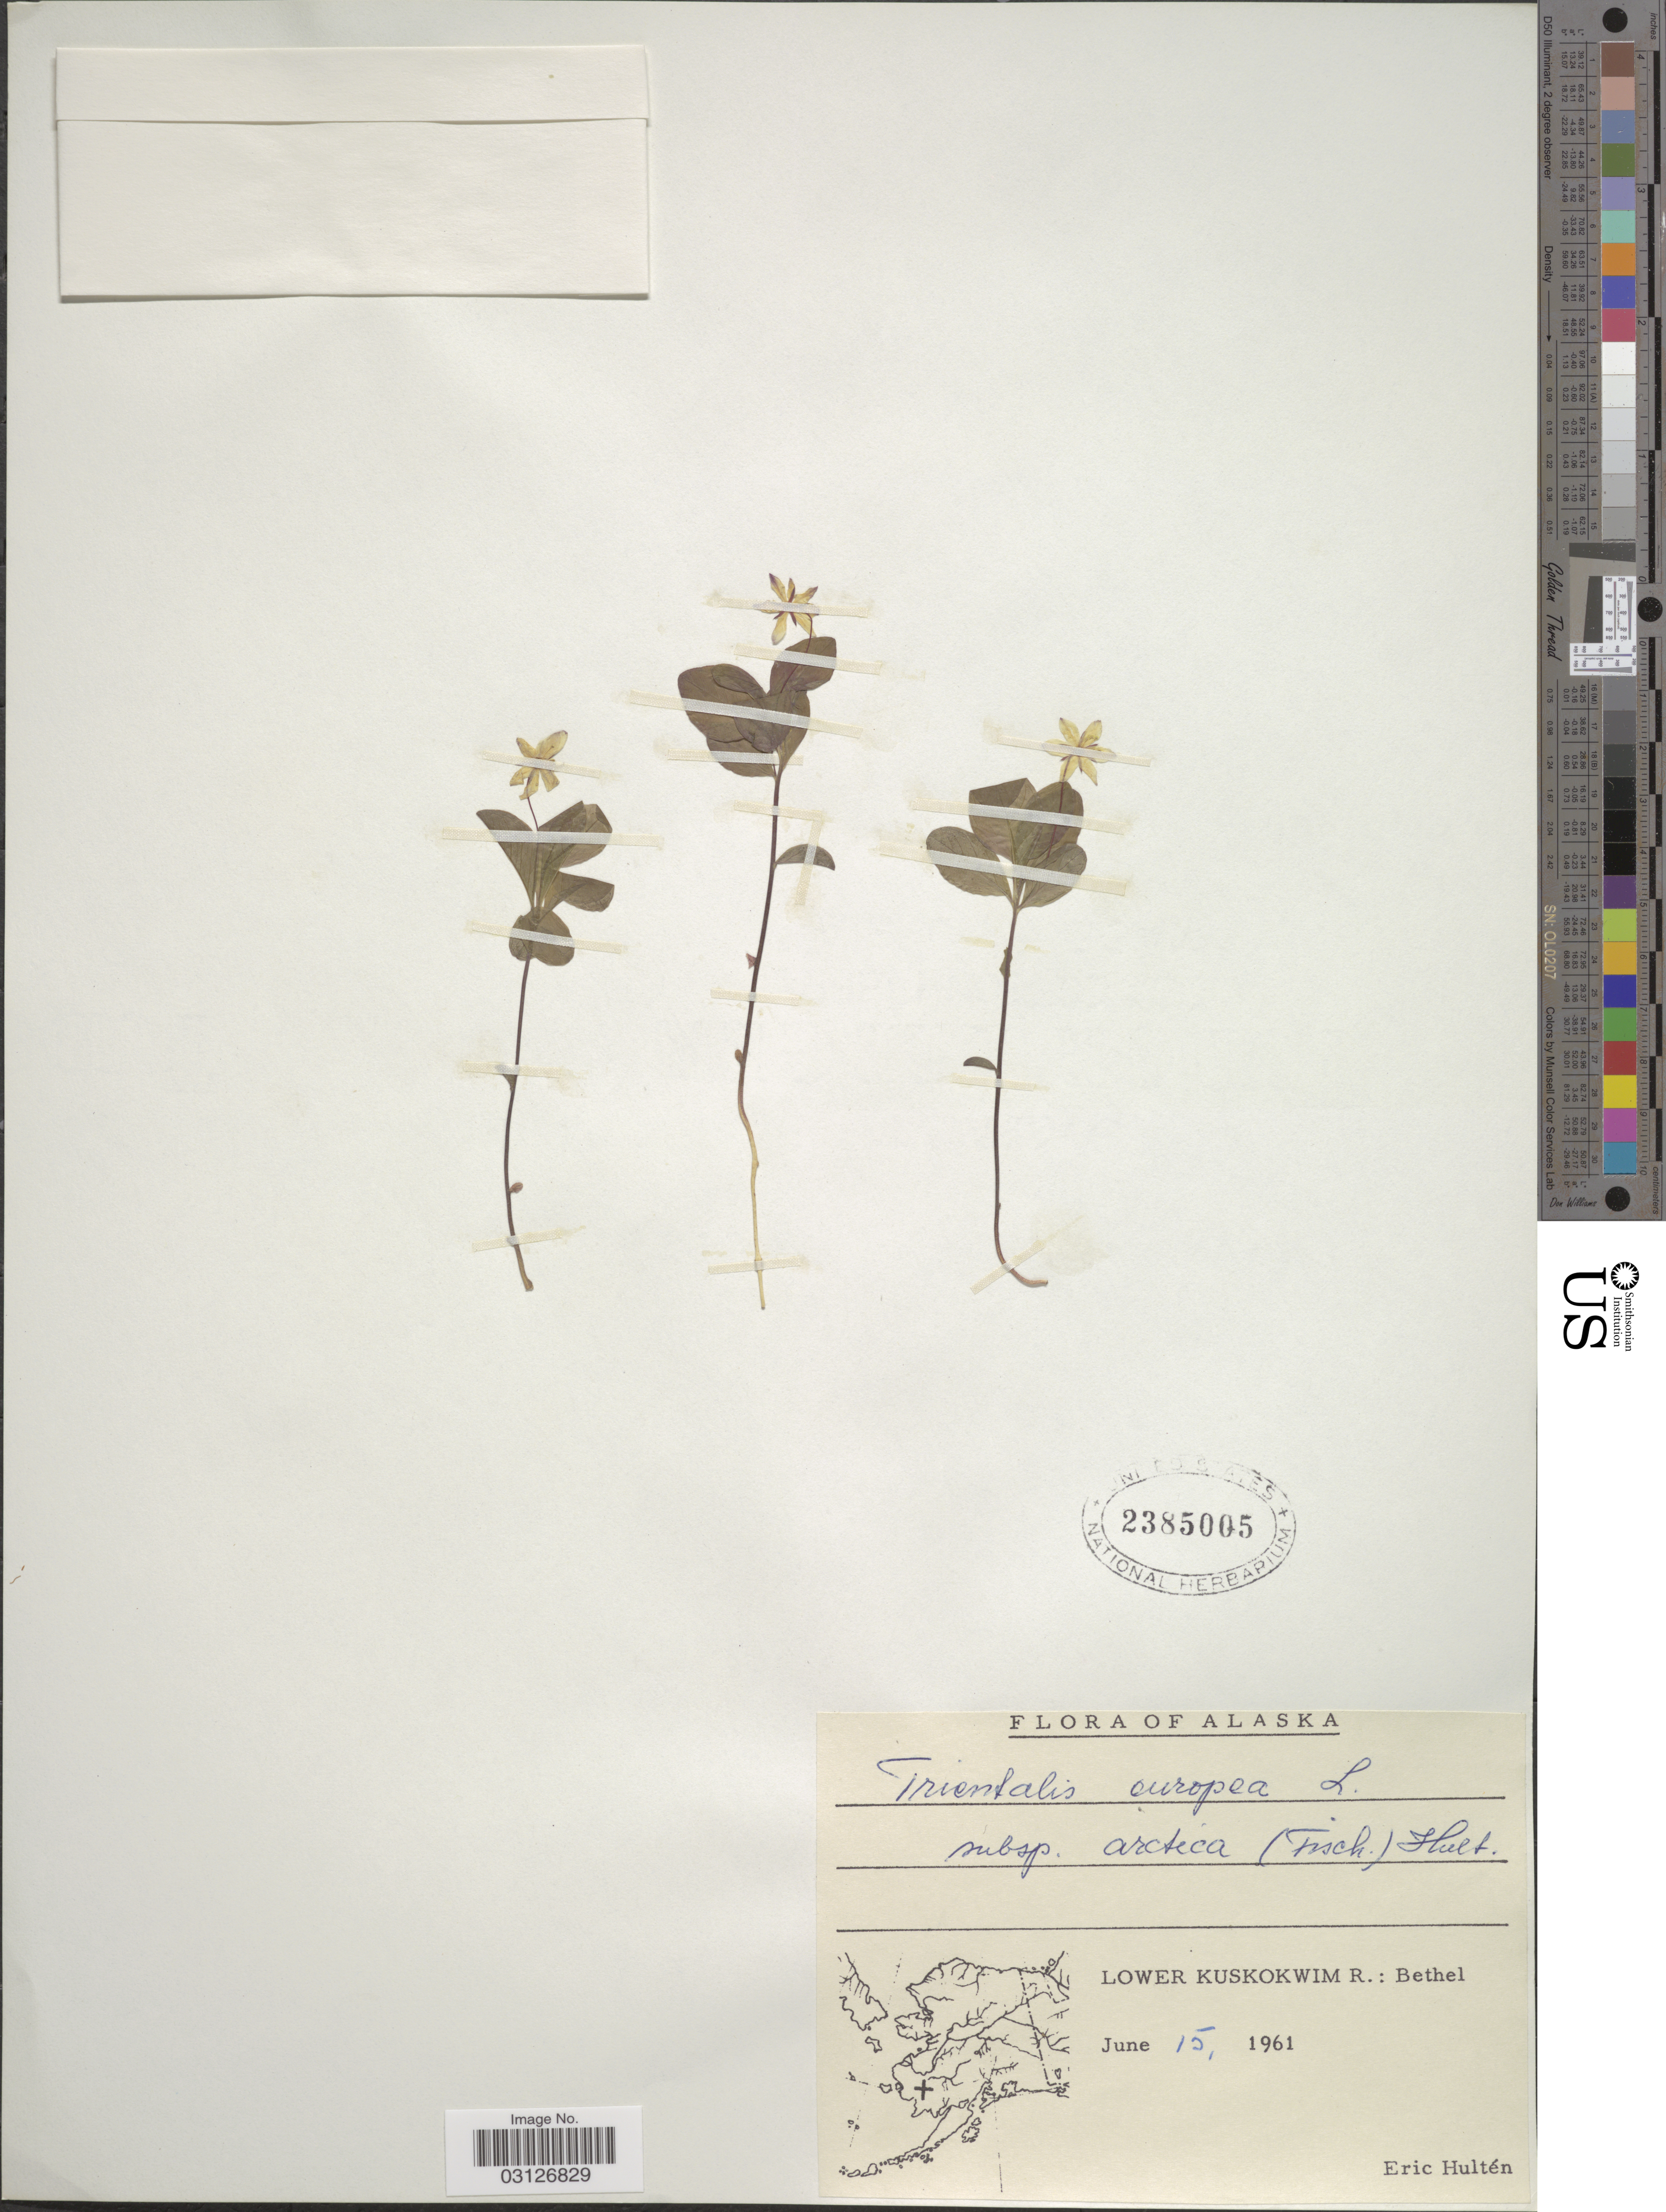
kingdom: Plantae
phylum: Tracheophyta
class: Magnoliopsida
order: Ericales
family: Primulaceae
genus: Trientalis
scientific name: Trientalis europaea subsp. arctica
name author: (Fisch. ex Hook.) Hultén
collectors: E. G. Hultén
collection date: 1961-06-15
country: United States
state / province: Alaska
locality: Lower Kuskokwim R.: Bethel.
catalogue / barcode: US 2385005